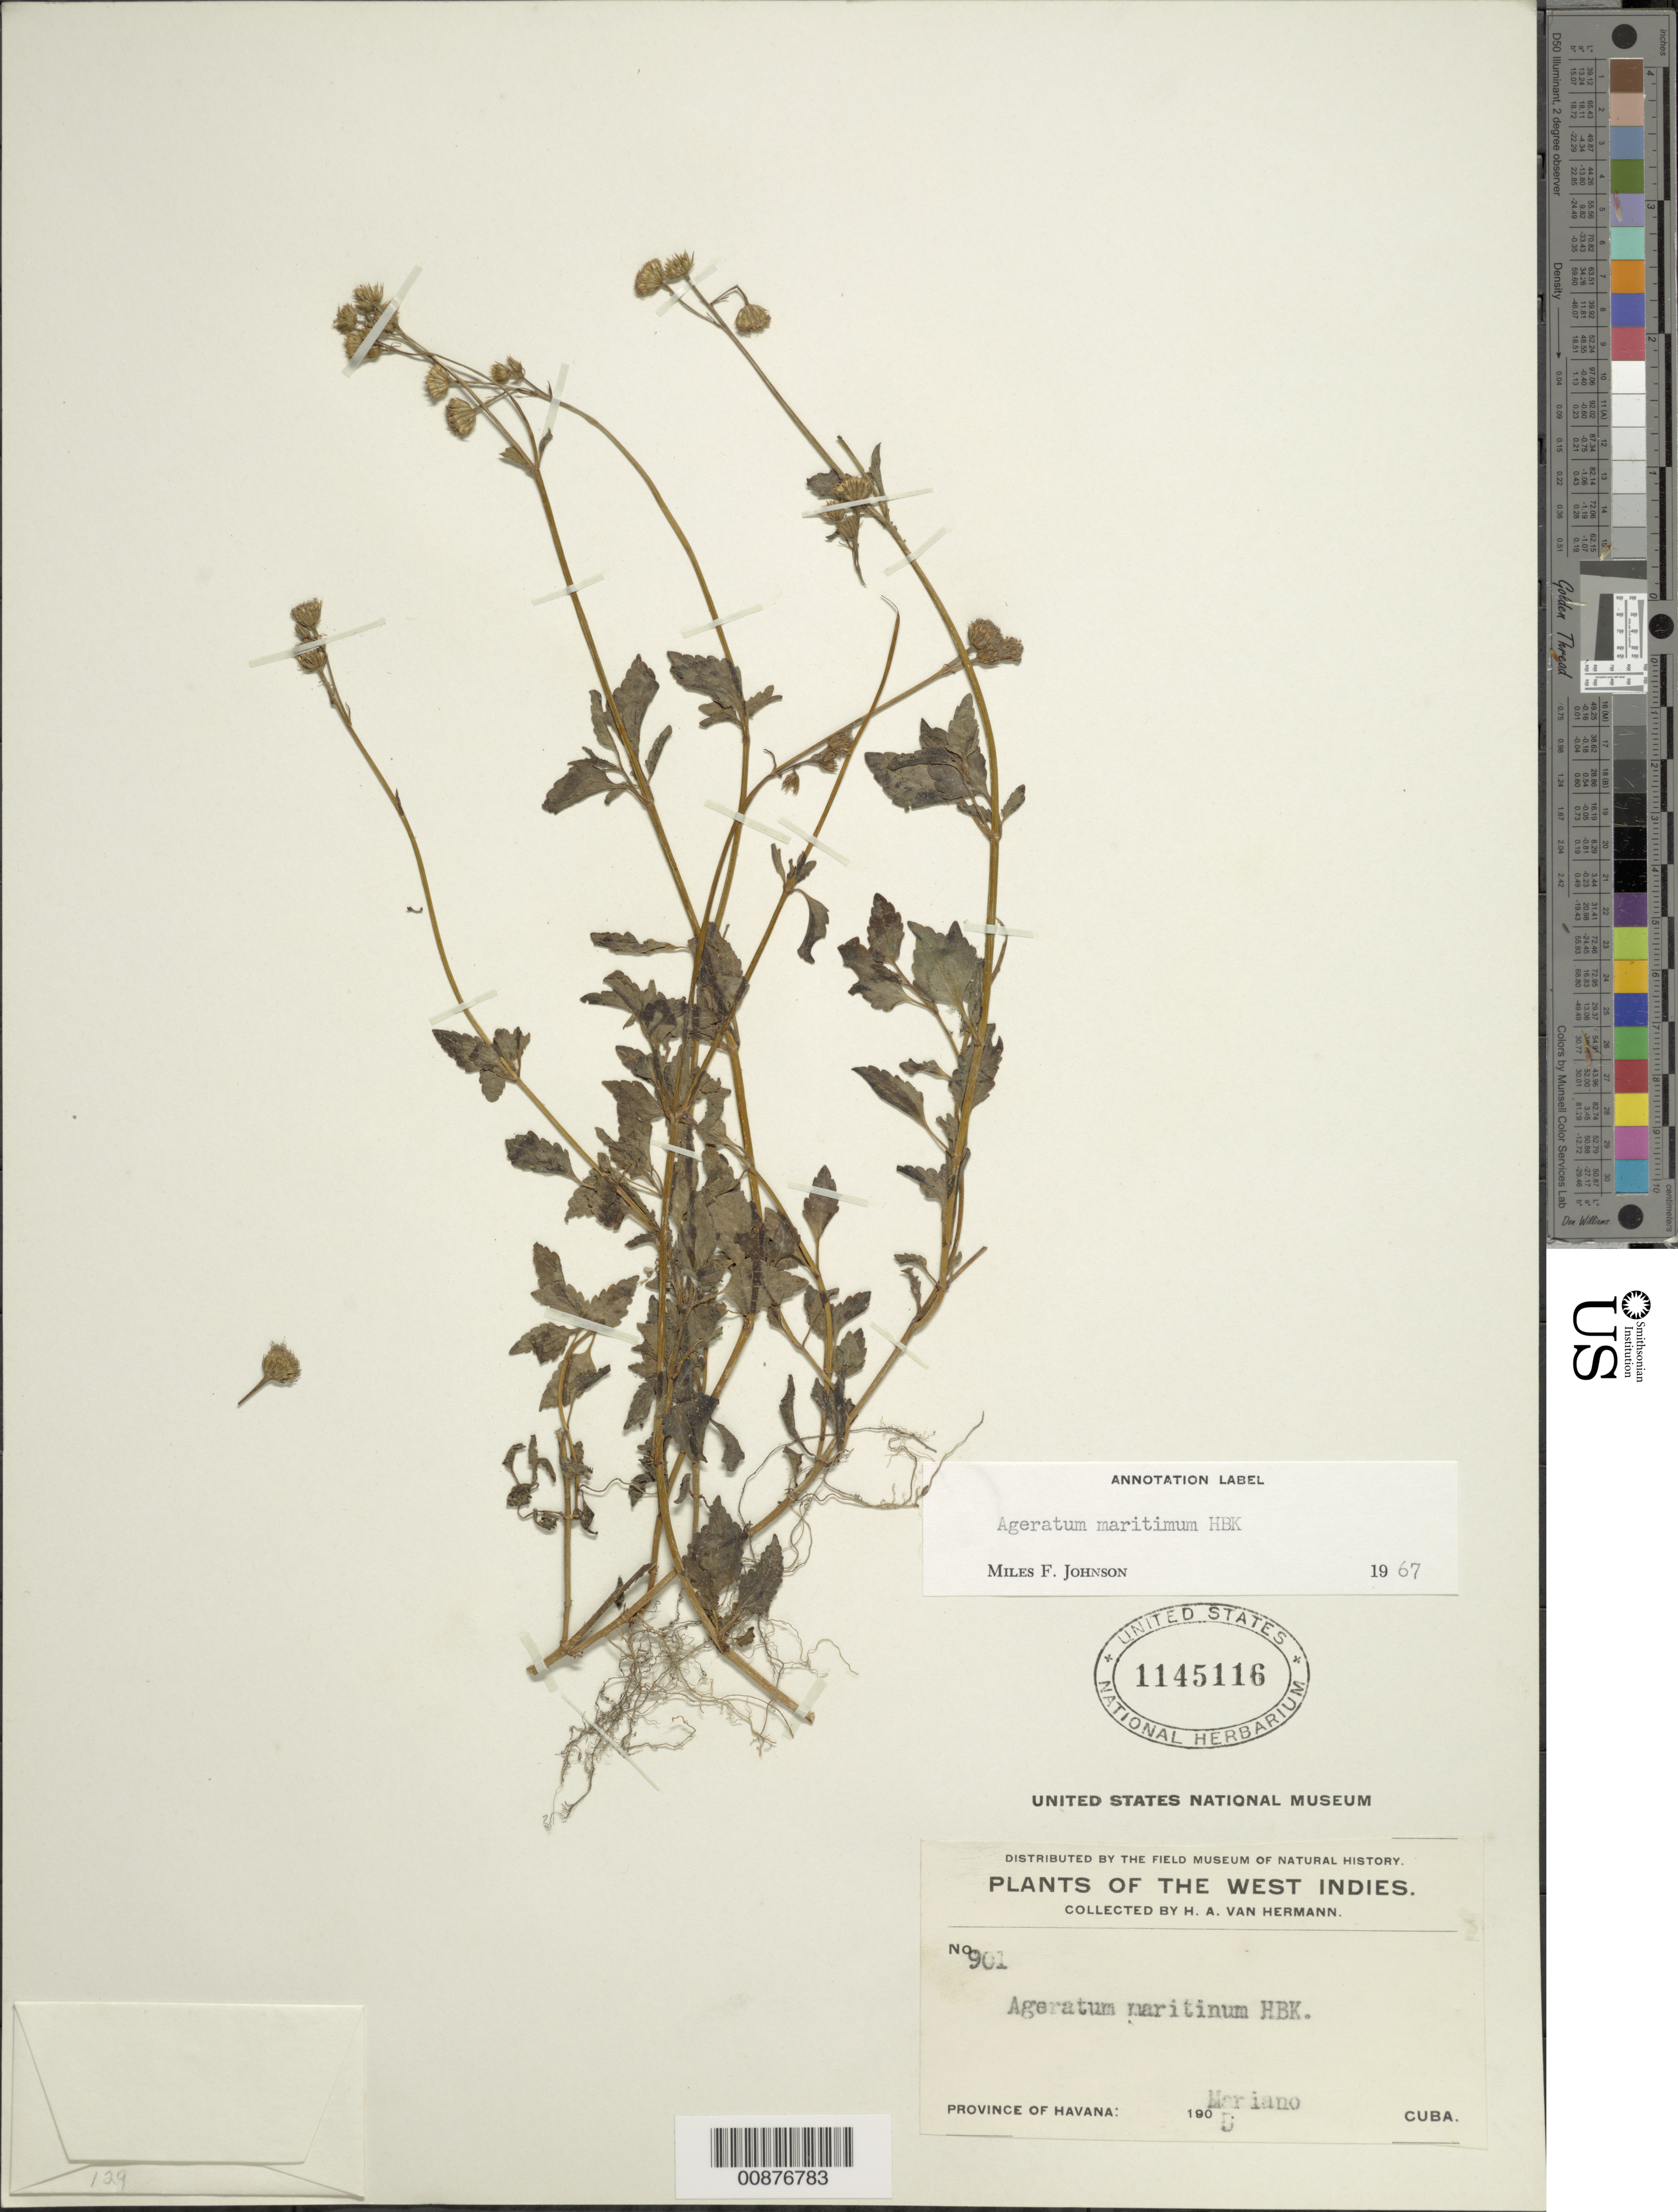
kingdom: Plantae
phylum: Tracheophyta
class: Magnoliopsida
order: Asterales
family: Asteraceae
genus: Ageratum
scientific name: Ageratum maritimum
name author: Kunth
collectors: H. A. Van Hermann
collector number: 901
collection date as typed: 1905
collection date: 1905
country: Cuba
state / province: La Habana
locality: Mariano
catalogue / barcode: US 1145116